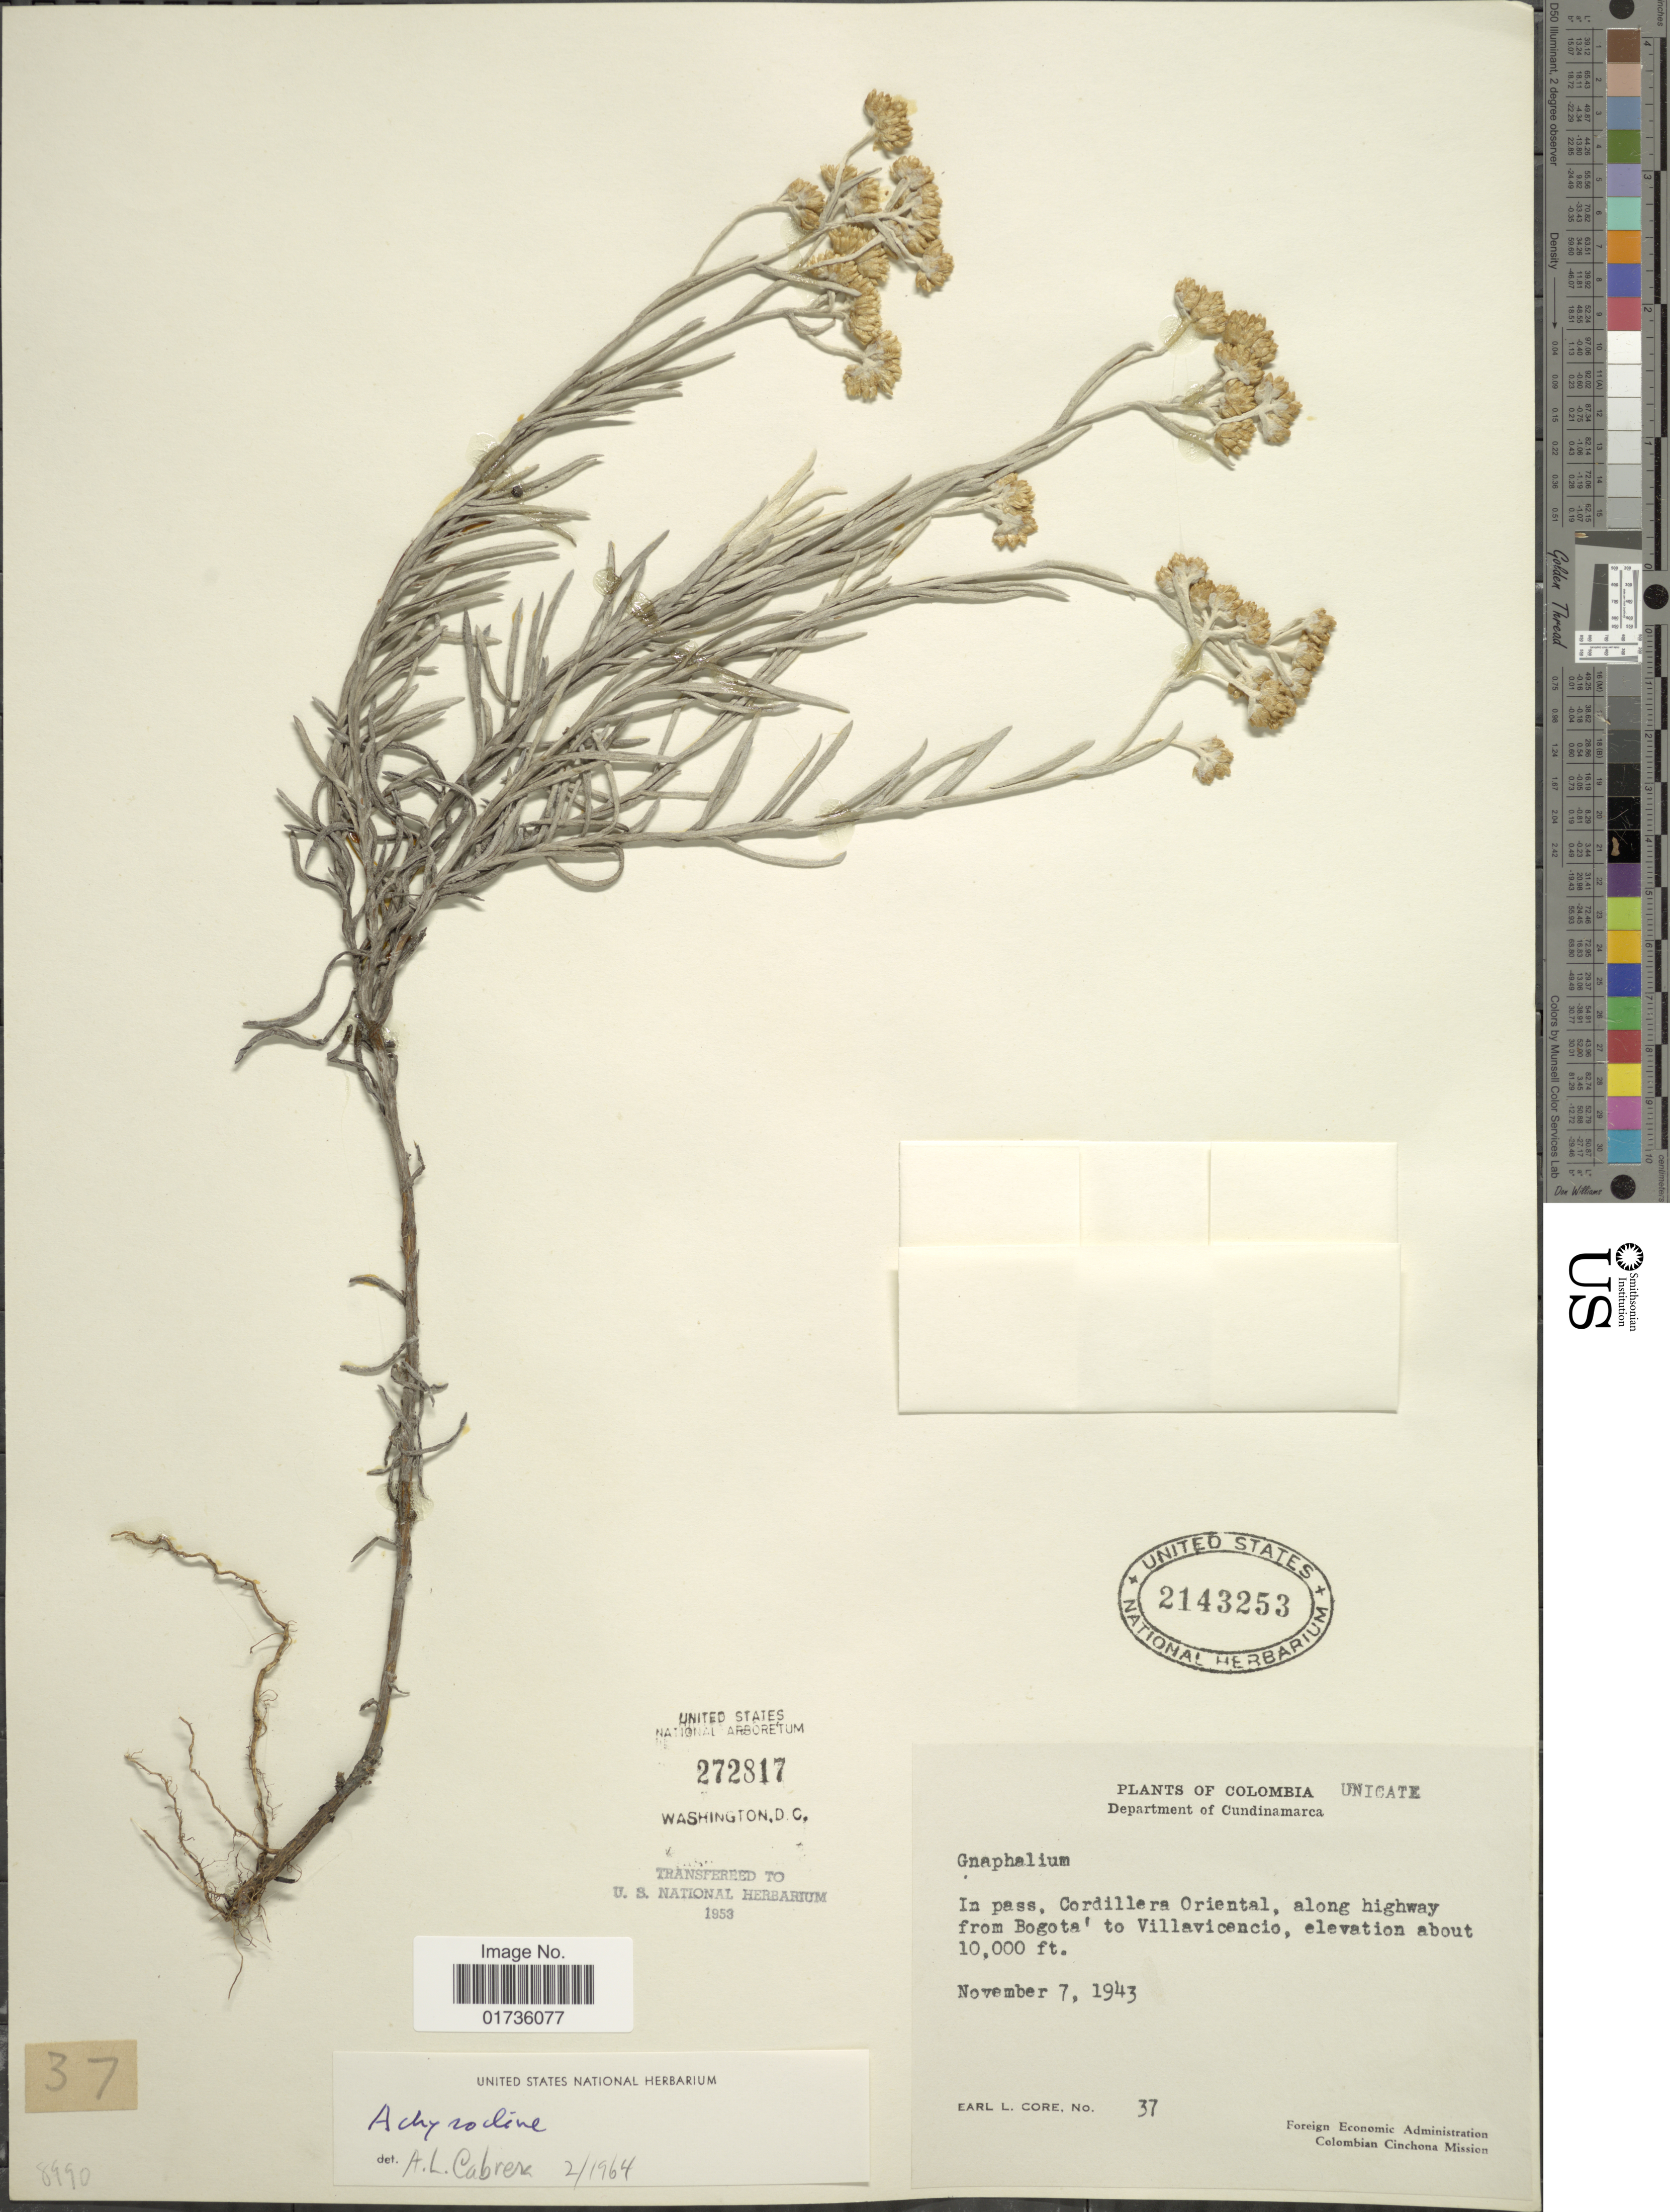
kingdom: Plantae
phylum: Tracheophyta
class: Magnoliopsida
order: Asterales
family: Asteraceae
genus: Achyrocline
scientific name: Achyrocline sp.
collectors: E. L. Core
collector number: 37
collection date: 1943-11-07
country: Colombia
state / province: Cundinamarca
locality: In pass, Cordillera Oriental, along highway from Bogota 'to Villavicendo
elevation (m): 3048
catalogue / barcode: US 2143253